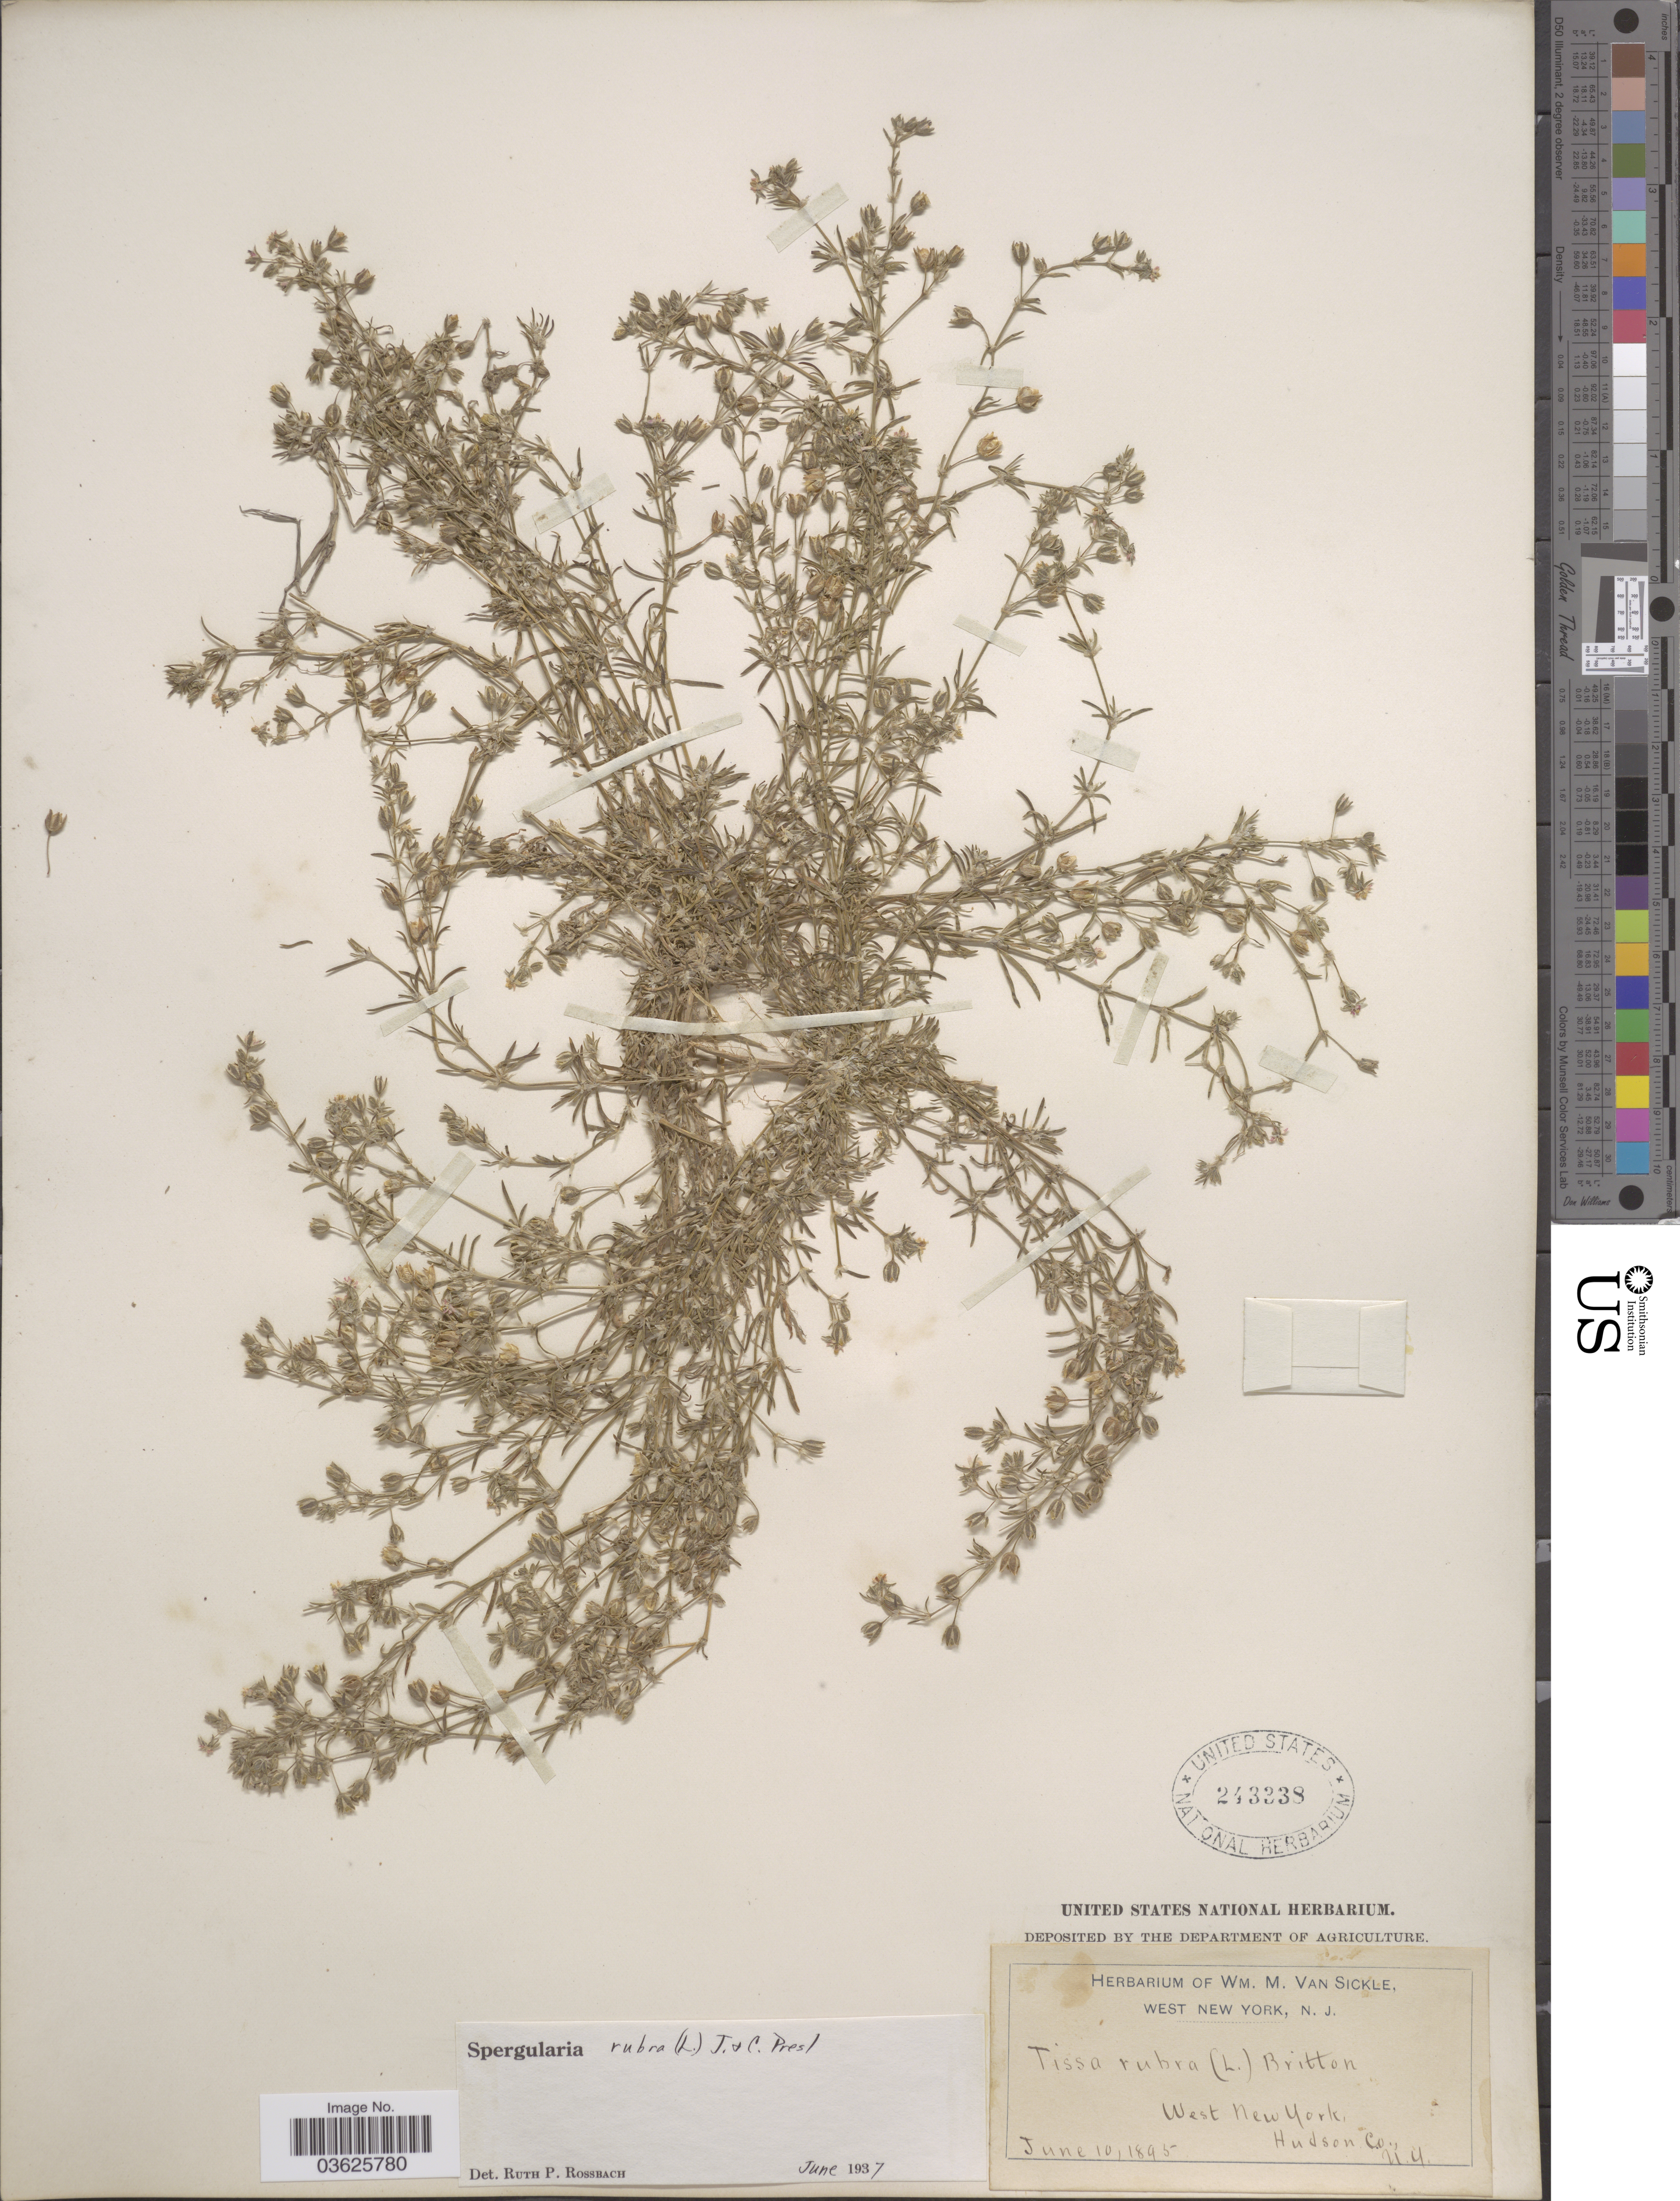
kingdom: Plantae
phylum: Tracheophyta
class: Magnoliopsida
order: Caryophyllales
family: Caryophyllaceae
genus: Spergularia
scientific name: Spergularia rubra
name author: (L.) J. Presl & C. Presl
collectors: ex herb. Wm. M. Van Sickle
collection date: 1895-06-10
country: United States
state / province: New York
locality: West New York, Hudson Co.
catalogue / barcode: US 243338